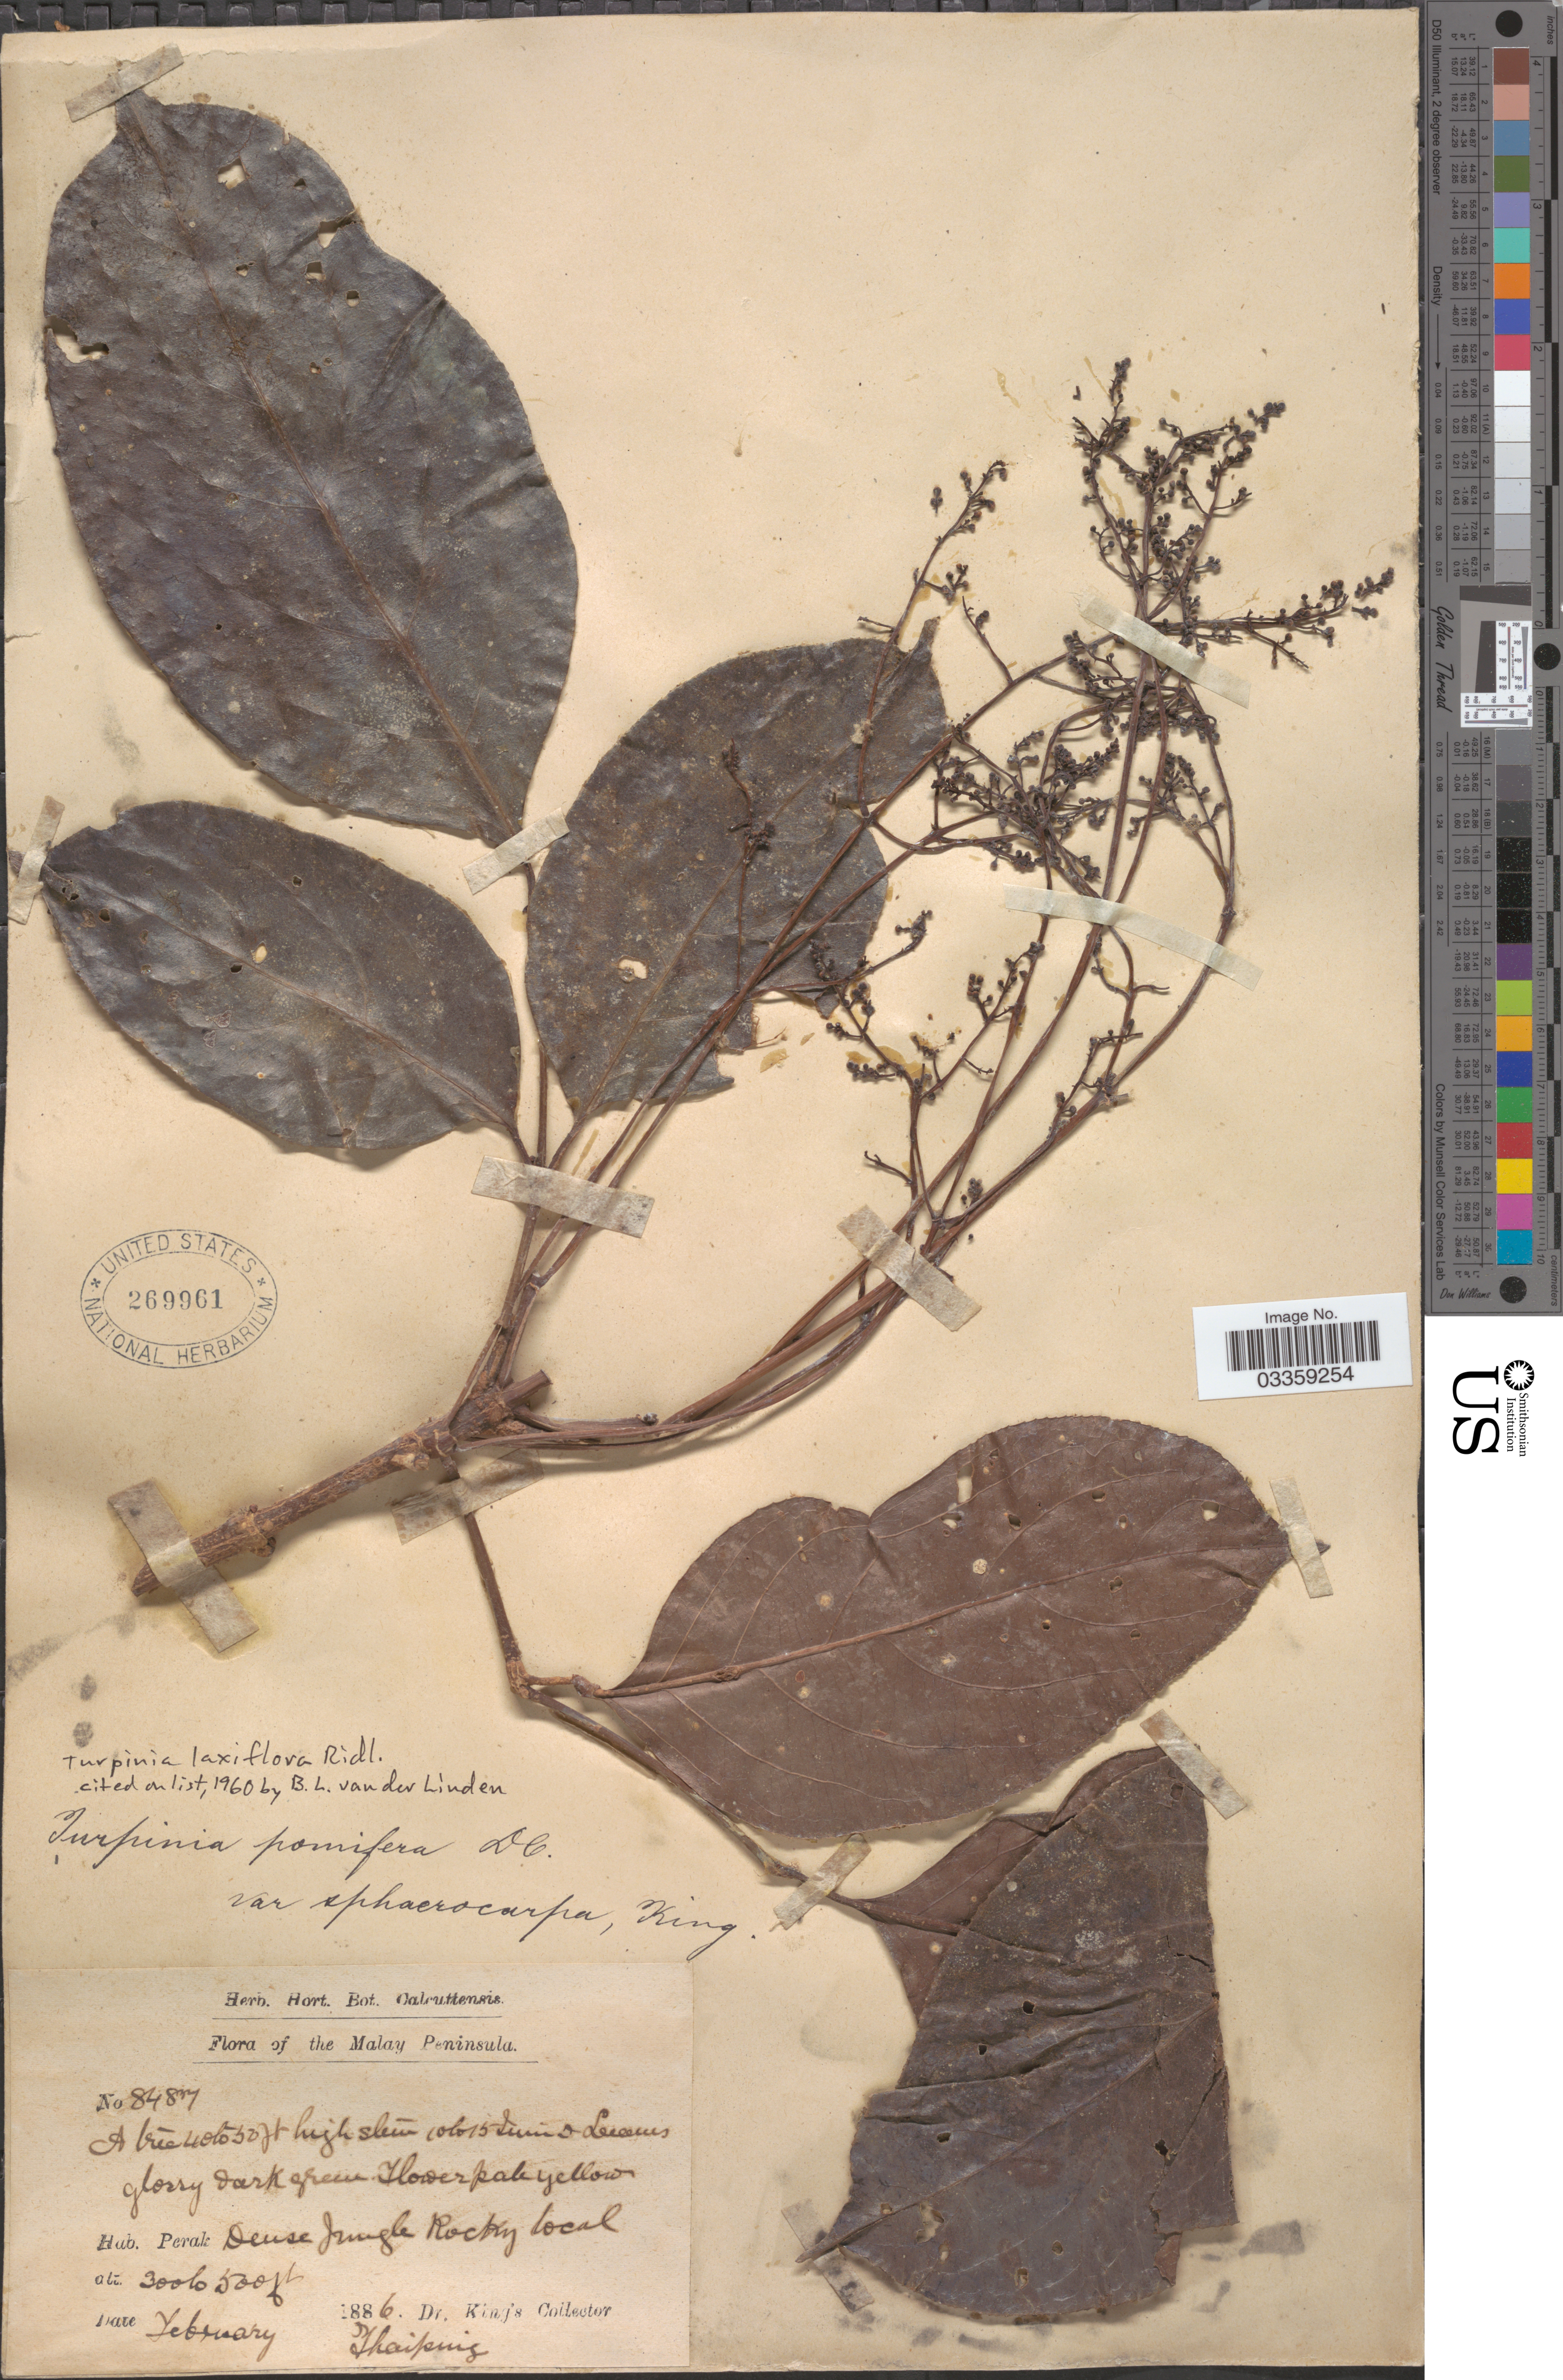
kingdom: Plantae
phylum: Tracheophyta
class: Magnoliopsida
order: Crossosomatales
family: Staphyleaceae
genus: Turpinia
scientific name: Turpinia laxiflora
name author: Ridl.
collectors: Dr. King's collector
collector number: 8487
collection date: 1886-02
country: Malaysia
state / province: Perak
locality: Malay Peninsula, Thaiping.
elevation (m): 91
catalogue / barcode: US 269961